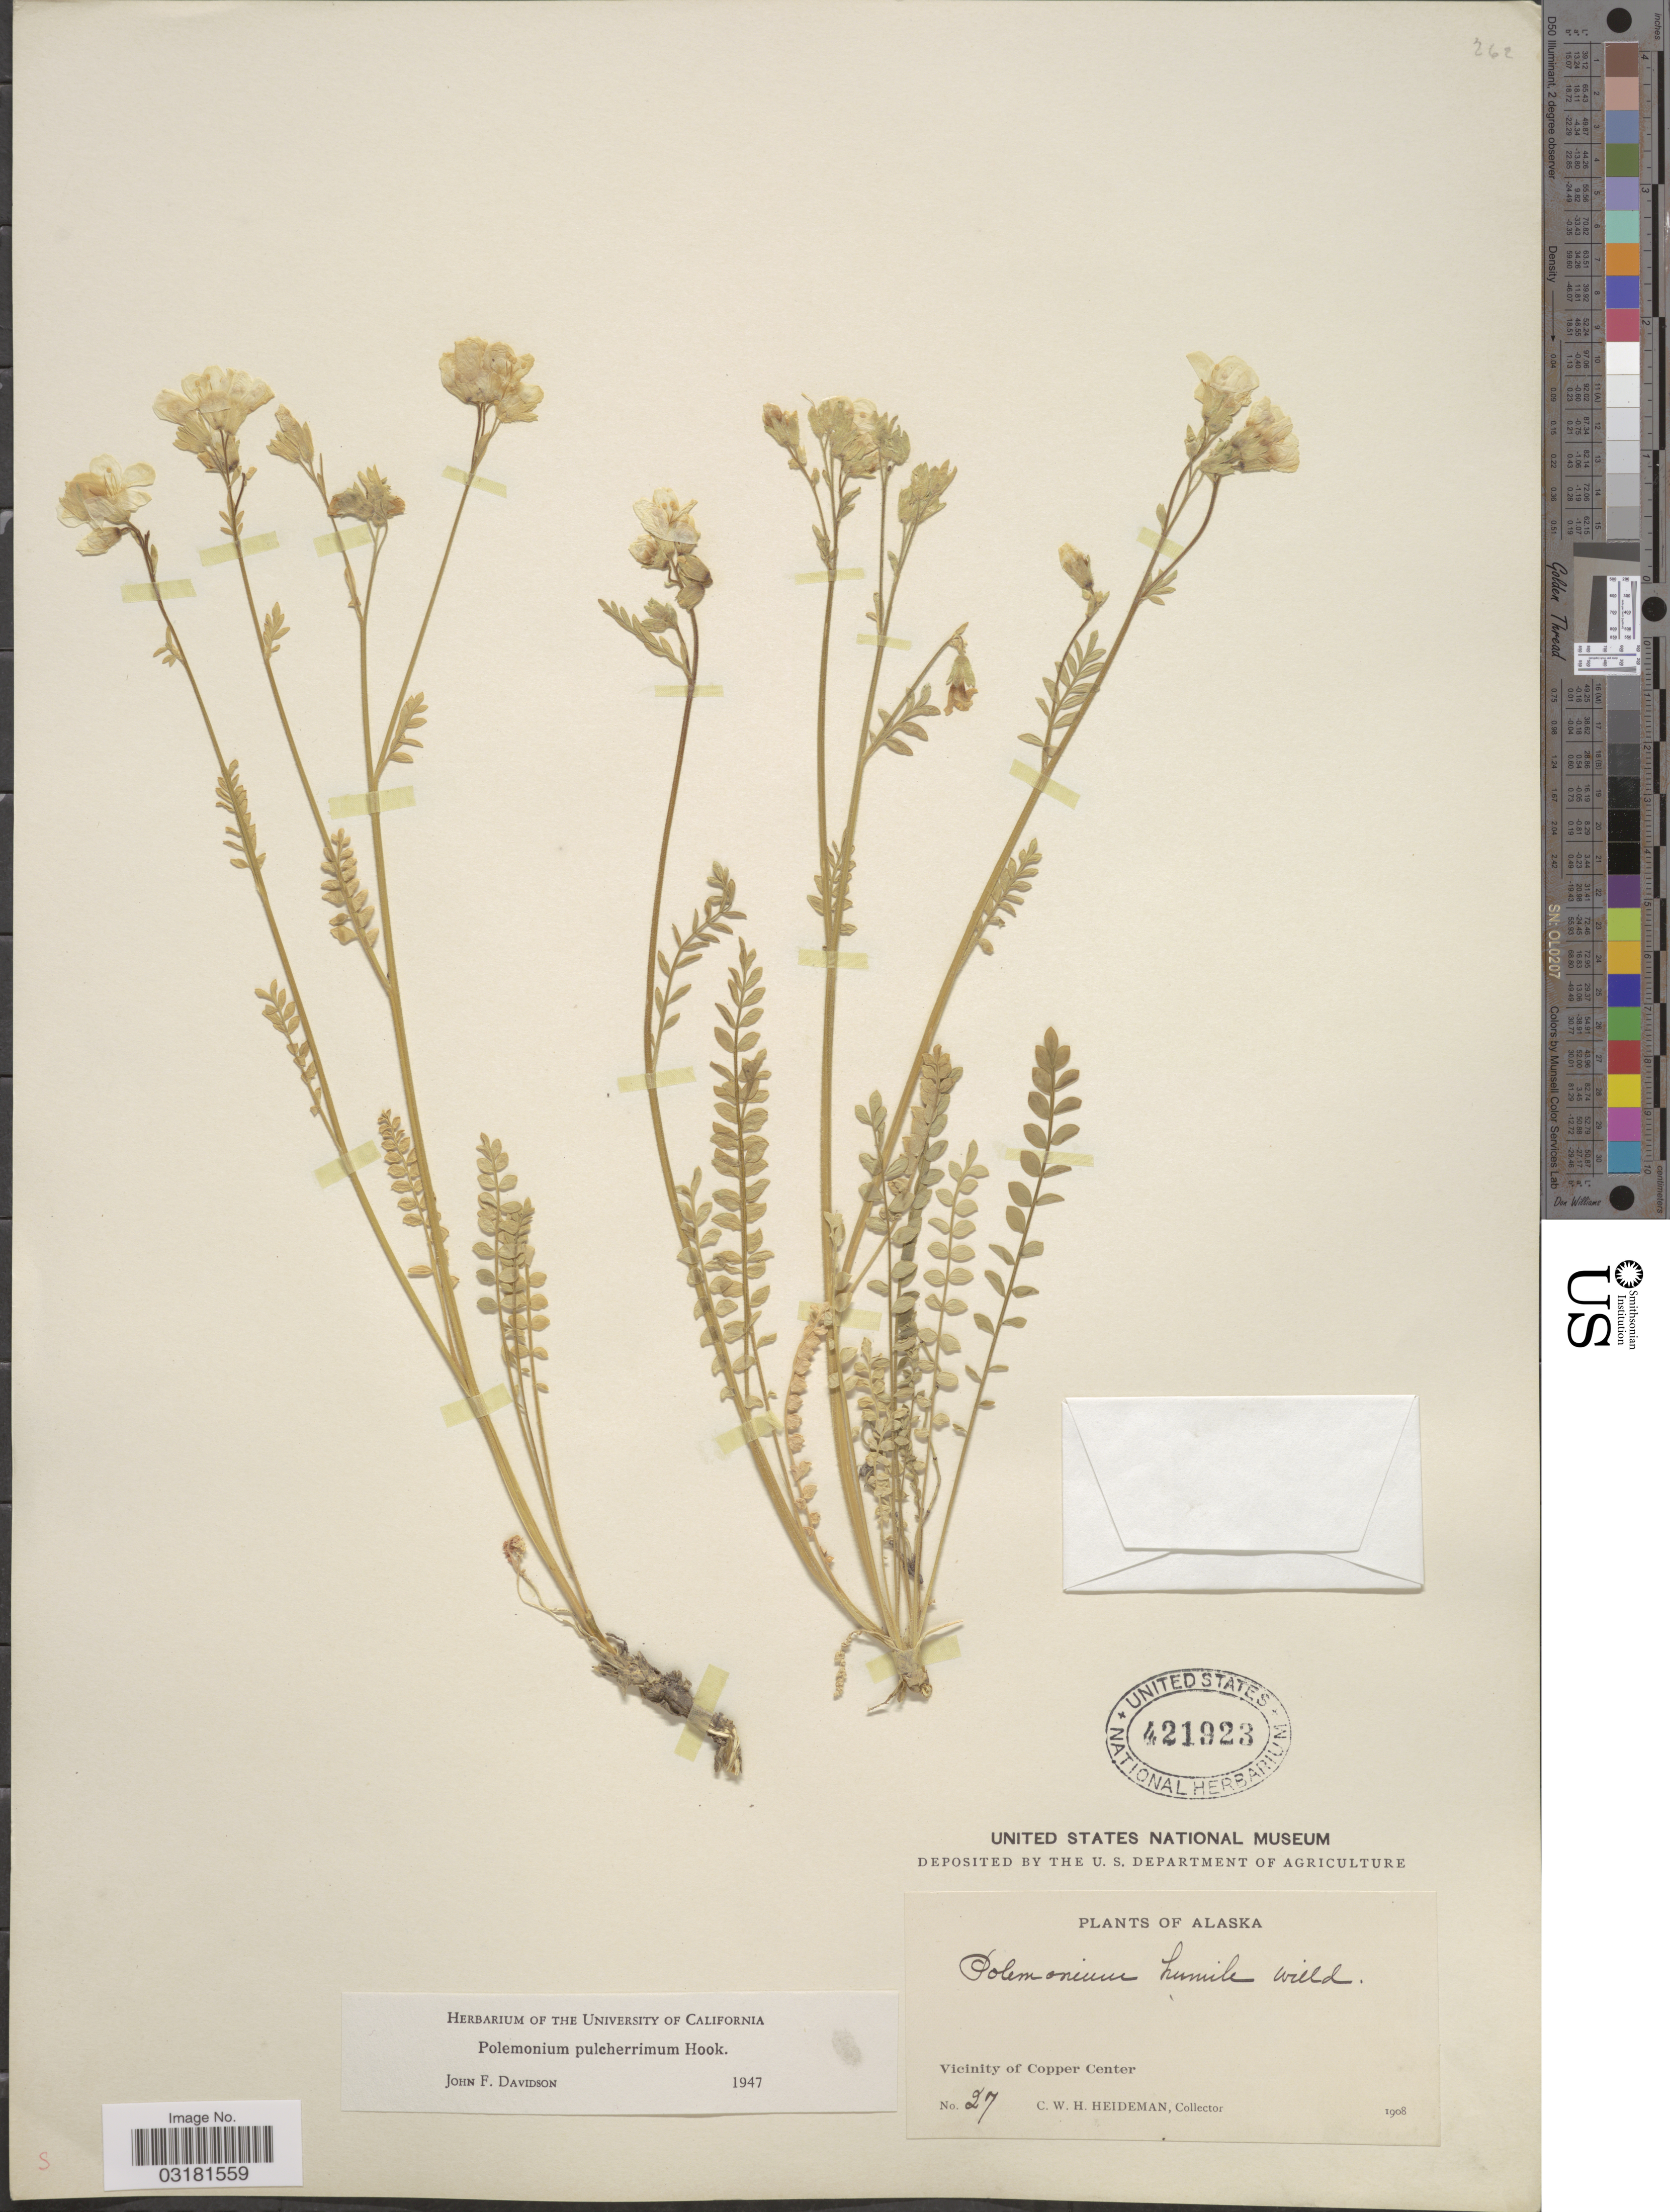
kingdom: Plantae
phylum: Tracheophyta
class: Magnoliopsida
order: Ericales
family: Polemoniaceae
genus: Polemonium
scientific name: Polemonium pulcherrimum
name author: Hook.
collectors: C. Heideman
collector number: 27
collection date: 1908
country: United States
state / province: Alaska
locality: Vicinity of Copper Center.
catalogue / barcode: US 421923